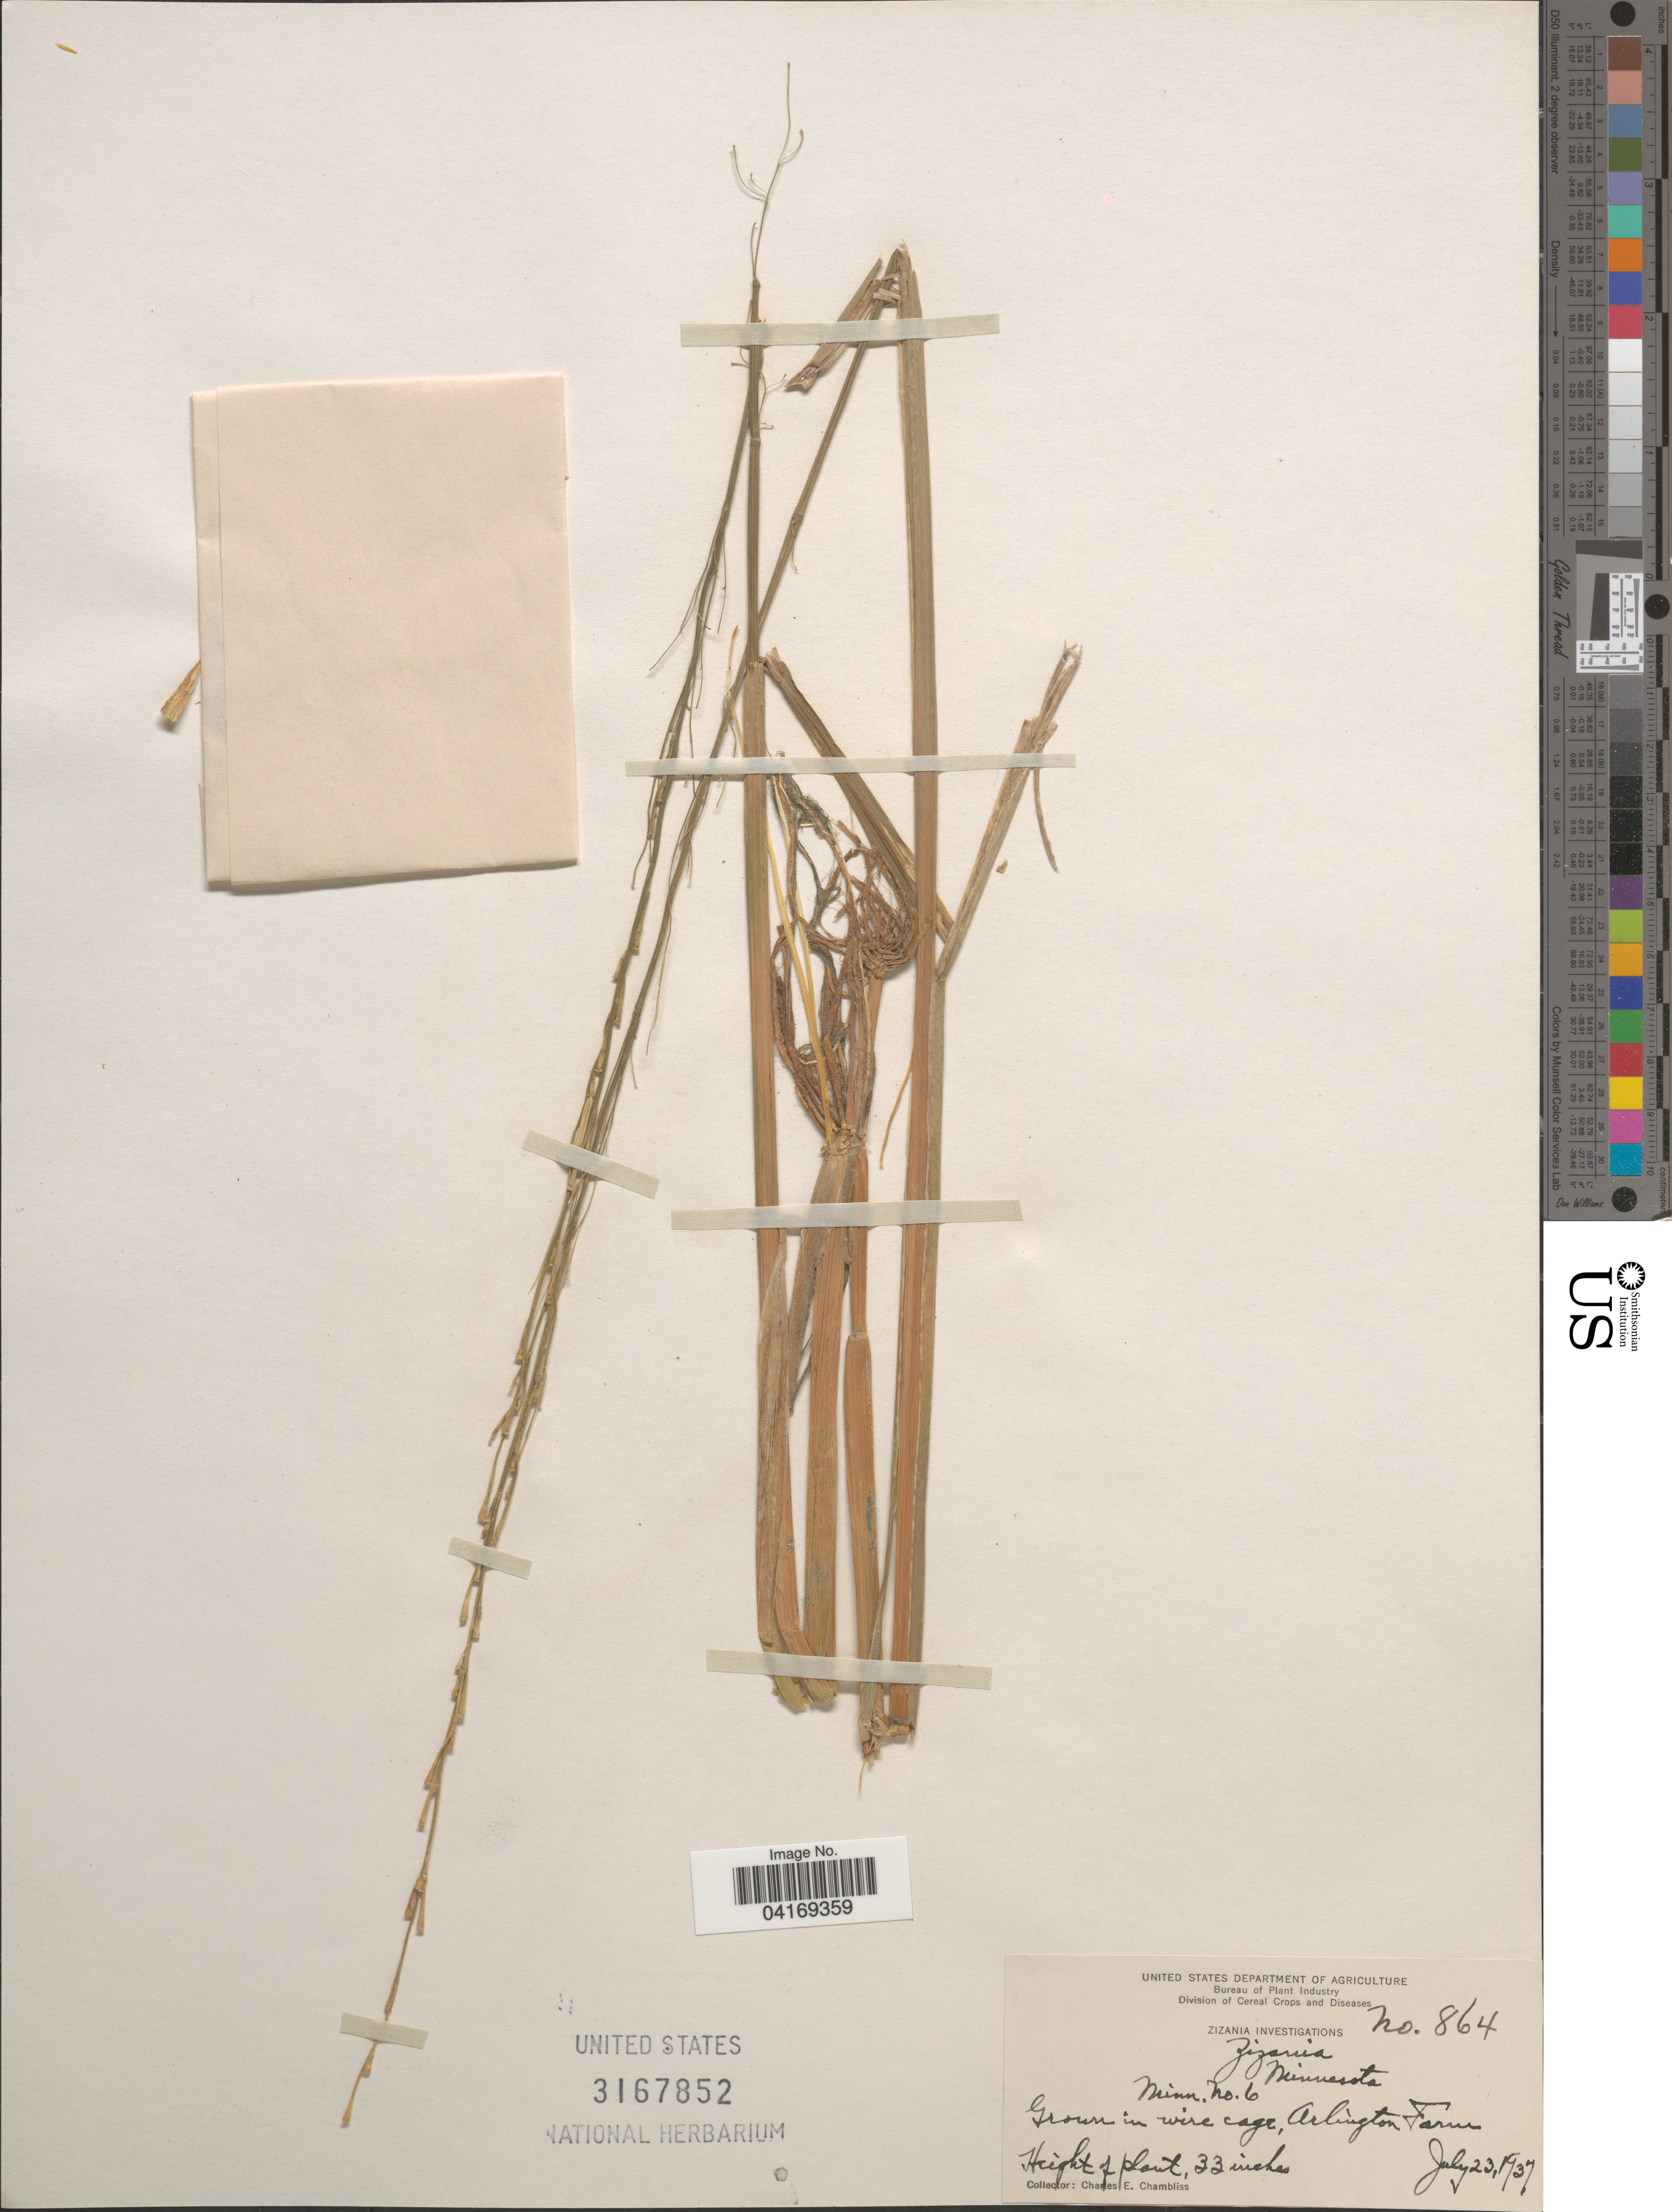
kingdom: Plantae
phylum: Tracheophyta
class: Liliopsida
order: Poales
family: Poaceae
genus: Zizania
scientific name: Zizania sp.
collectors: C. Chambliss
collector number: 864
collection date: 1937-07-23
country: United States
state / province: Virginia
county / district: Arlington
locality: In wire cage, Arlington Farm.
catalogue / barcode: US 3167852